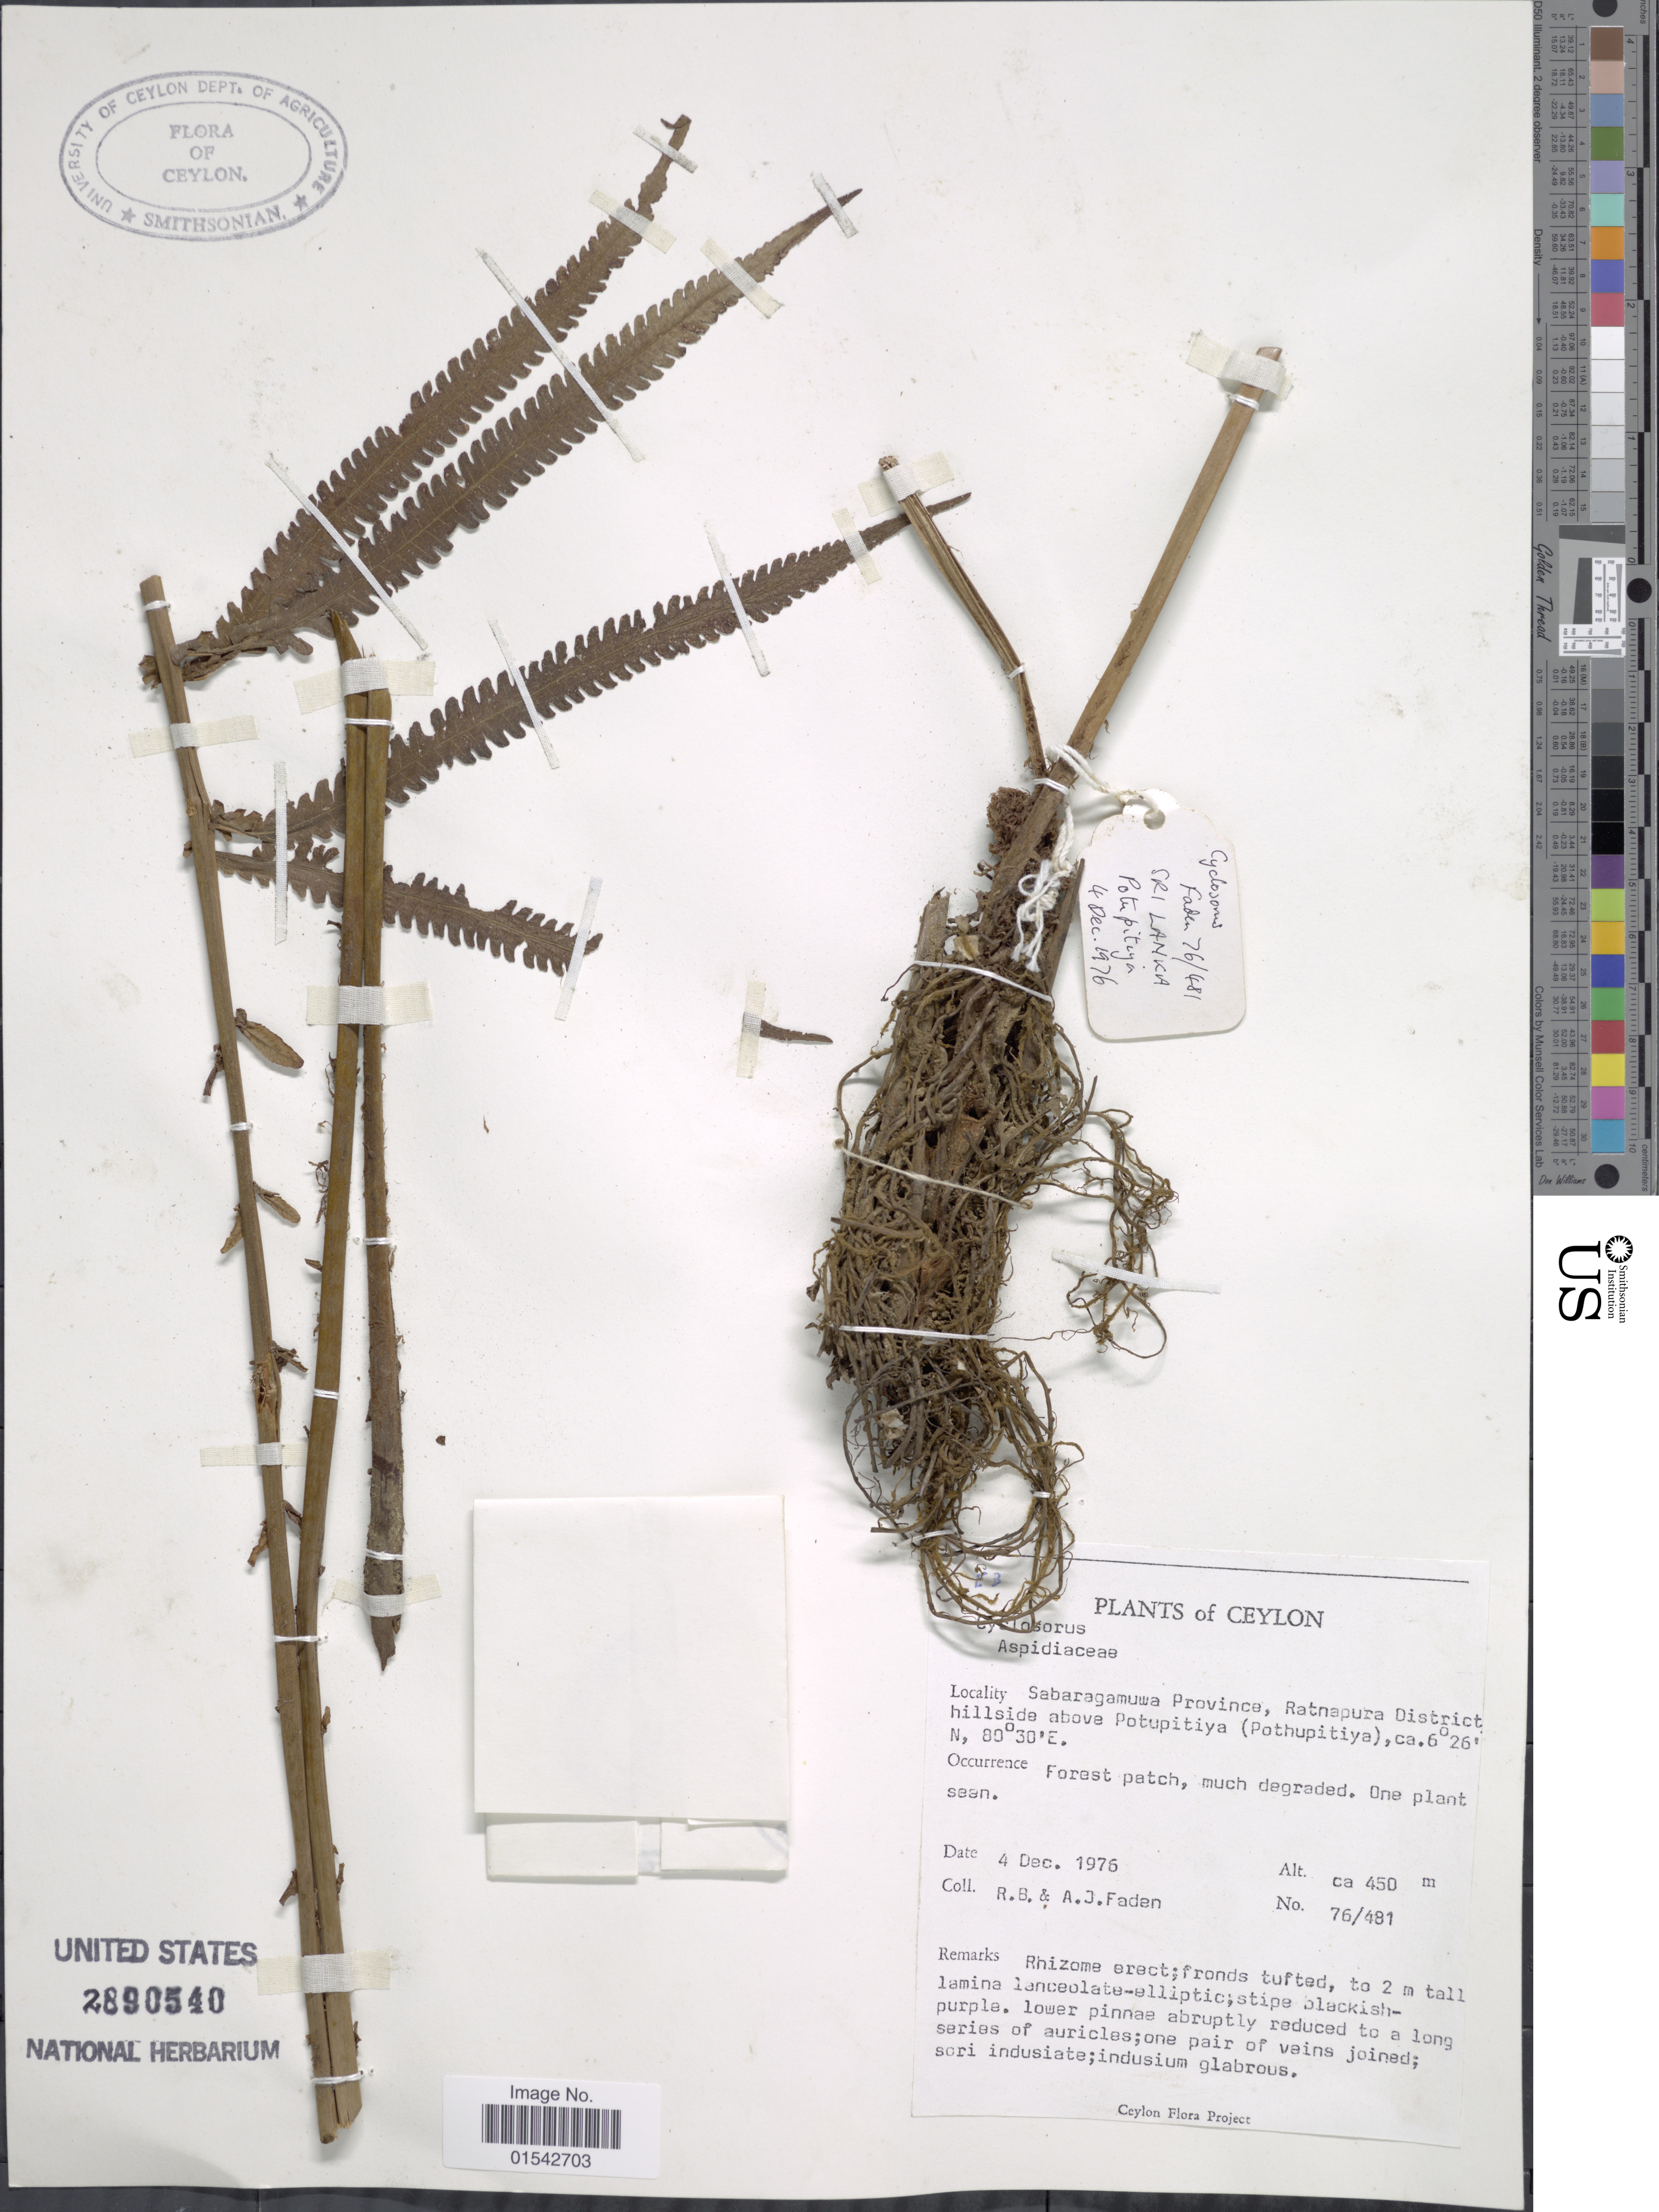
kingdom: Plantae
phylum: Tracheophyta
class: Polypodiopsida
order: Polypodiales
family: Thelypteridaceae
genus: Cyclosorus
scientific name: Cyclosorus sp.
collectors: R. B. Faden & A. J. Faden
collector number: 76/481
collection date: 1976-12-04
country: Sri Lanka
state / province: Sabaragamuwa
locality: Ceylon, Sabaragamuwa Province, Ratnapura District hillside above Potupitiya (Phothupitiya)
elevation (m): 450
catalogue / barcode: US 2890540